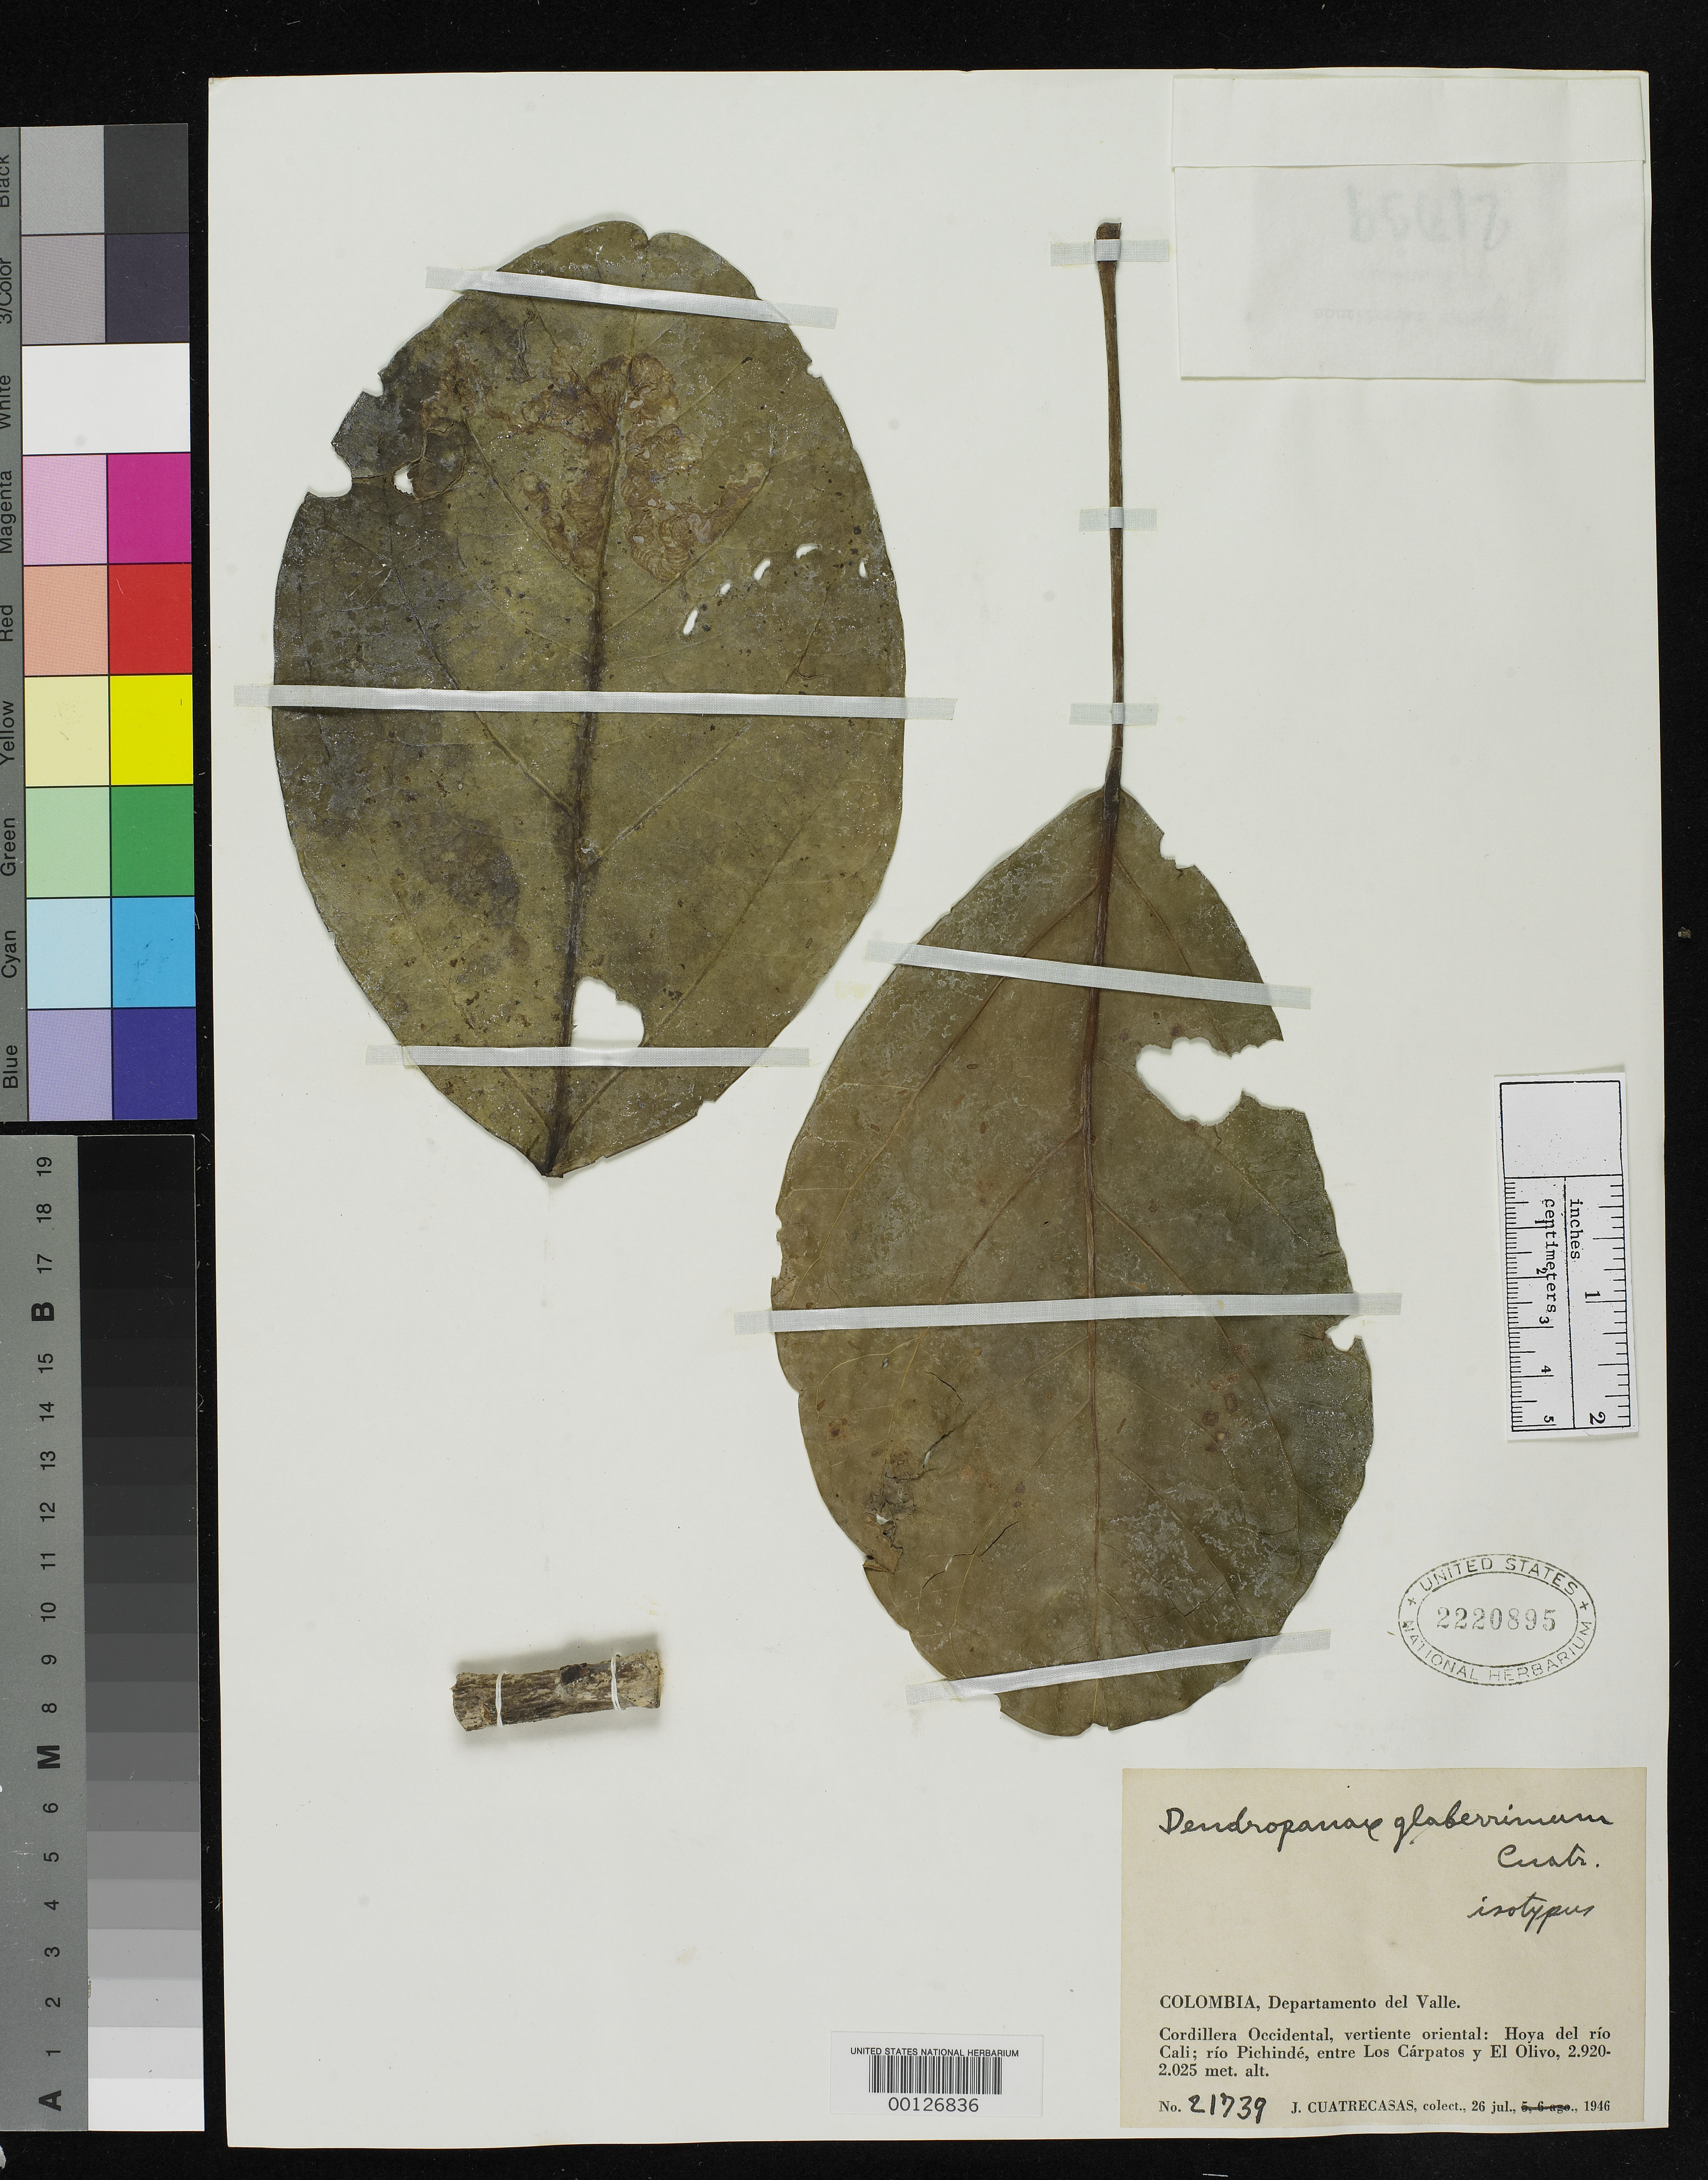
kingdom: Plantae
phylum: Tracheophyta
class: Magnoliopsida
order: Apiales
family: Araliaceae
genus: Dendropanax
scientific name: Dendropanax glaberrimus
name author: Cuatrec.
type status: Isotype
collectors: J. Cuatrecasas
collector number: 21739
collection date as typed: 26 Jul 1946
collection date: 1946-07-26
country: Colombia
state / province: Valle del Cauca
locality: Along Rio Calli, between Los Carpatos and El Olivo.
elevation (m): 2025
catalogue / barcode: US 2220895